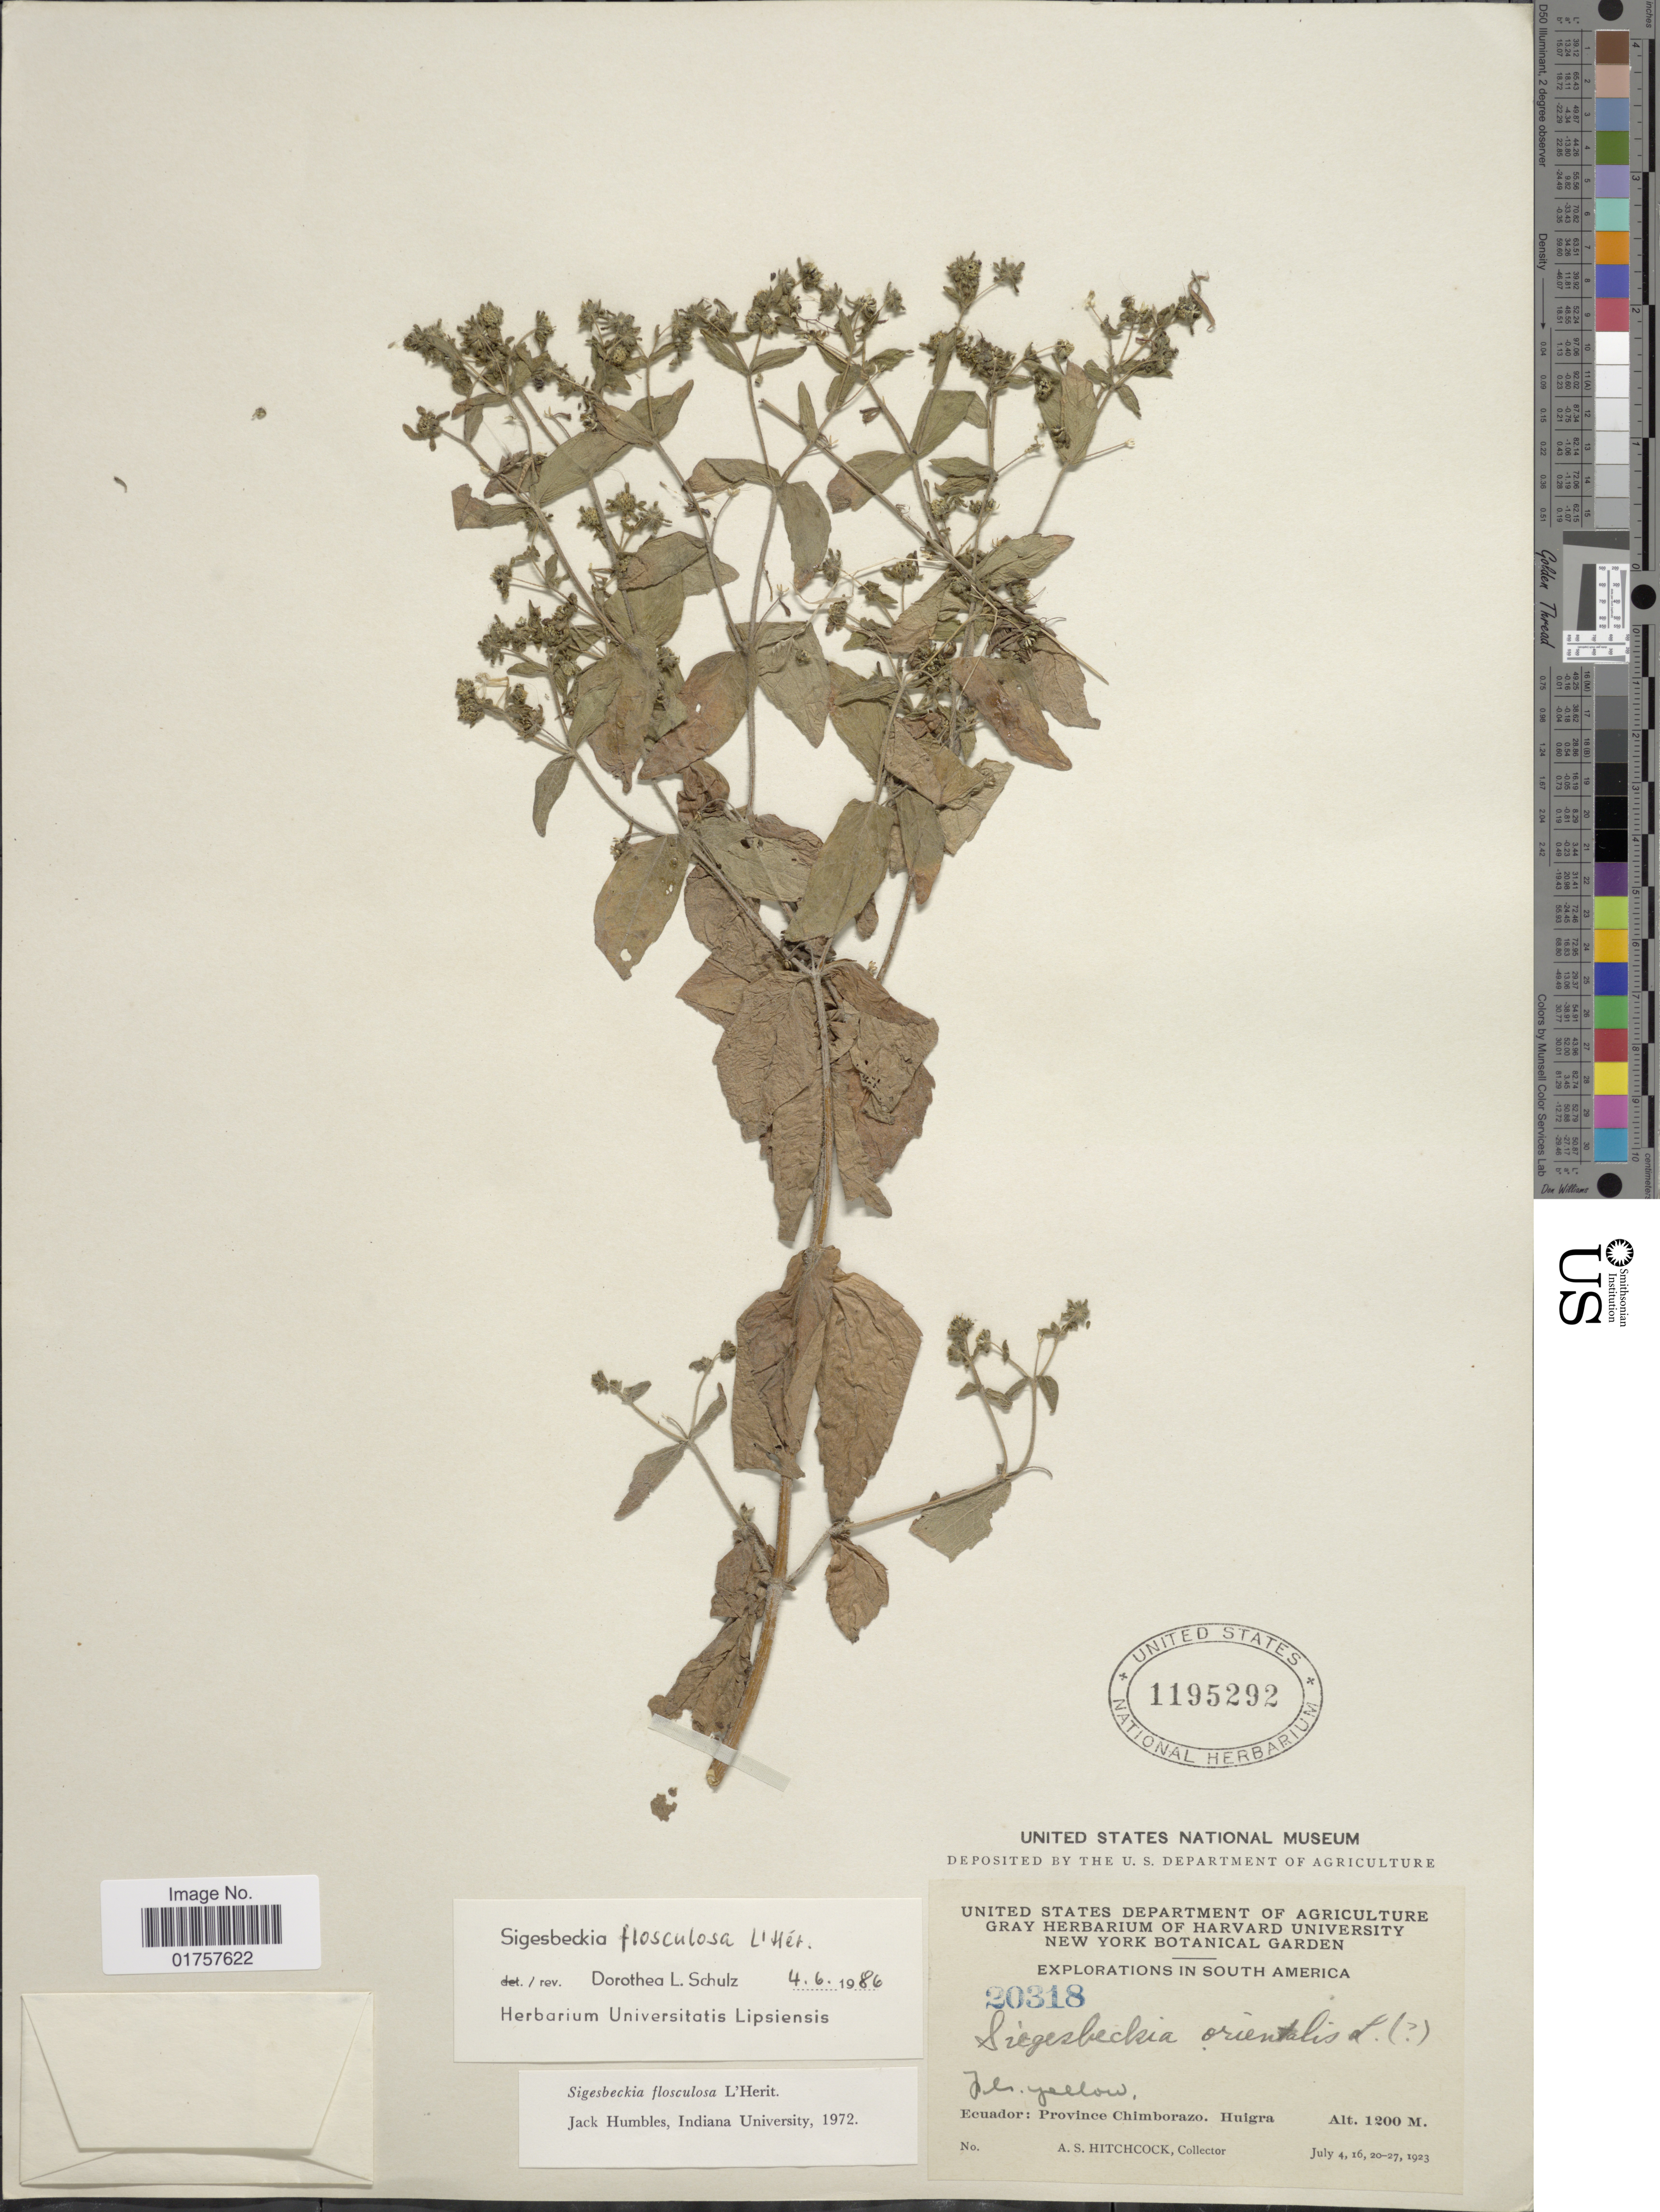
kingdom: Plantae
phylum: Tracheophyta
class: Magnoliopsida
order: Asterales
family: Asteraceae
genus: Sigesbeckia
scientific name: Sigesbeckia flosculosa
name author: L'Hér.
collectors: A. S. Hitchcock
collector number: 20318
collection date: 1923-07-04/1923-07-27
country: Ecuador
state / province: Chimborazo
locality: Huigra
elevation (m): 1200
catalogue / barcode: US 11958292